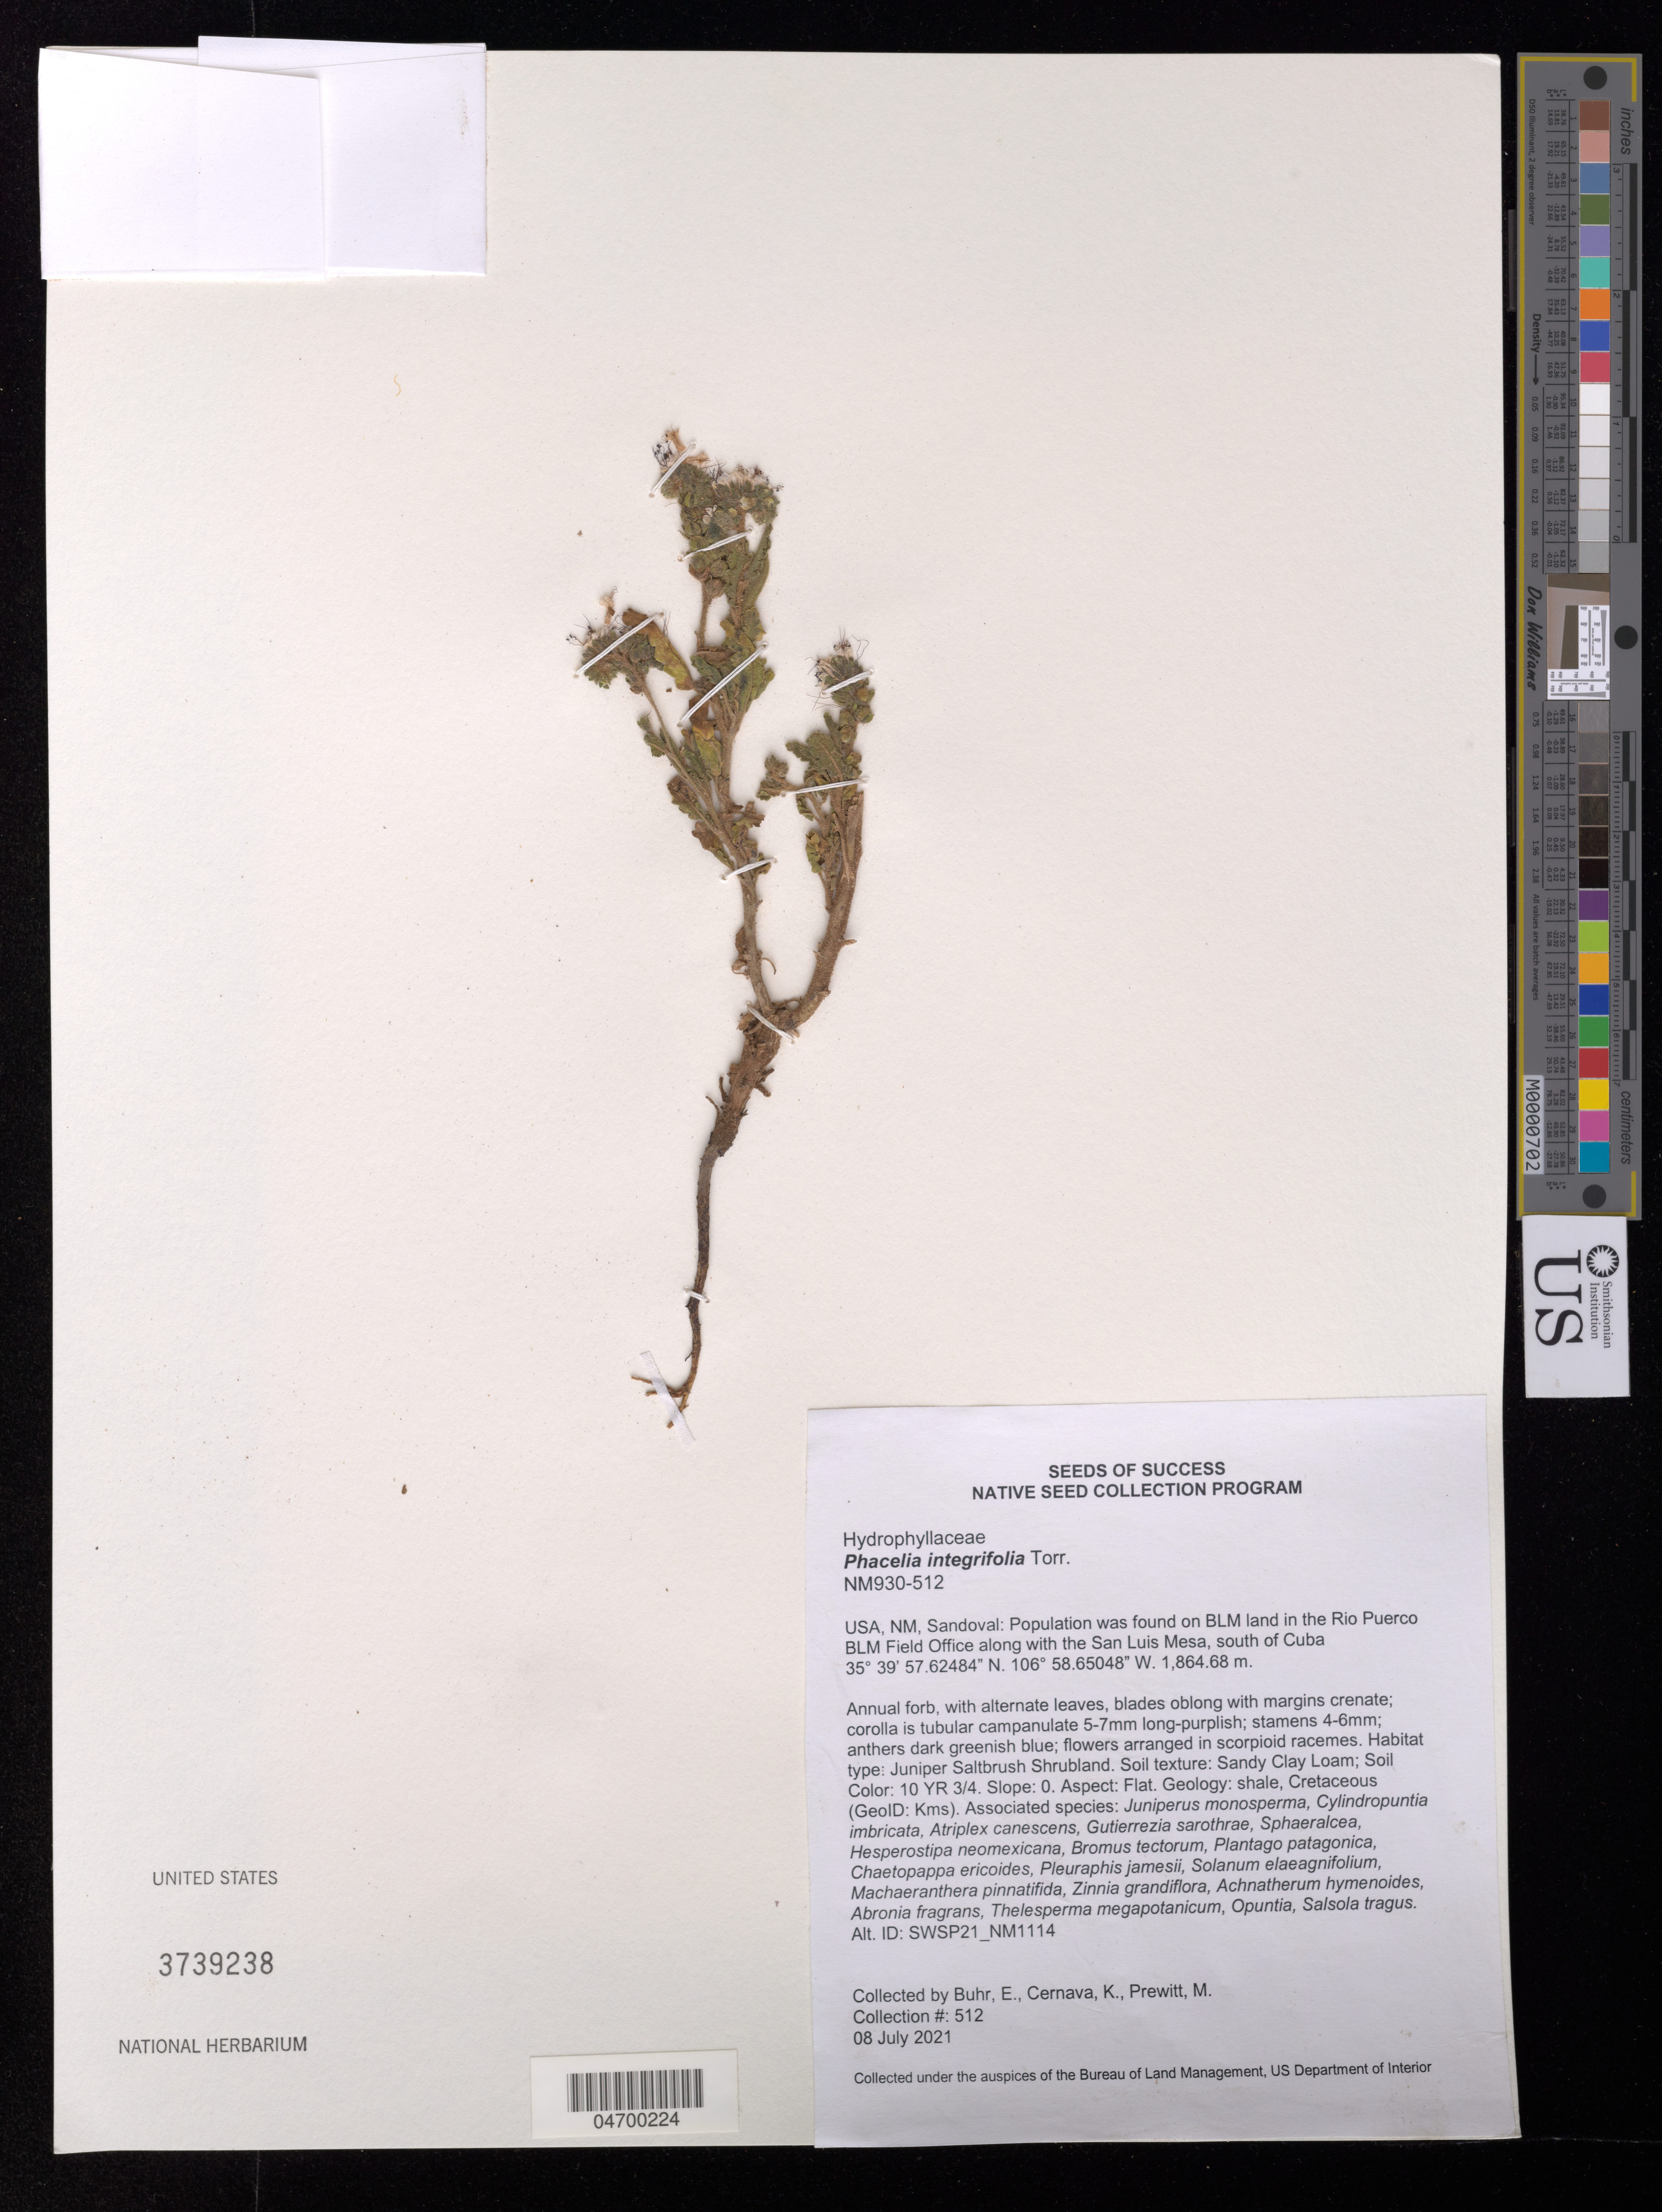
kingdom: Plantae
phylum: Tracheophyta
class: Magnoliopsida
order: Boraginales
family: Hydrophyllaceae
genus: Phacelia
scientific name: Phacelia integrifolia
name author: Torr.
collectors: E. Buhr, C. Silliman & D. Sauve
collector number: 512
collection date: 2021-07-08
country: United States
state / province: New Mexico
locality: NM, Sandoval: Population was found on BLM land in the Rio Puerco BLM Field Office along with the San Luis Mesa, south of Cuba.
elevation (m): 1864.88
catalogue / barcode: US 3739238